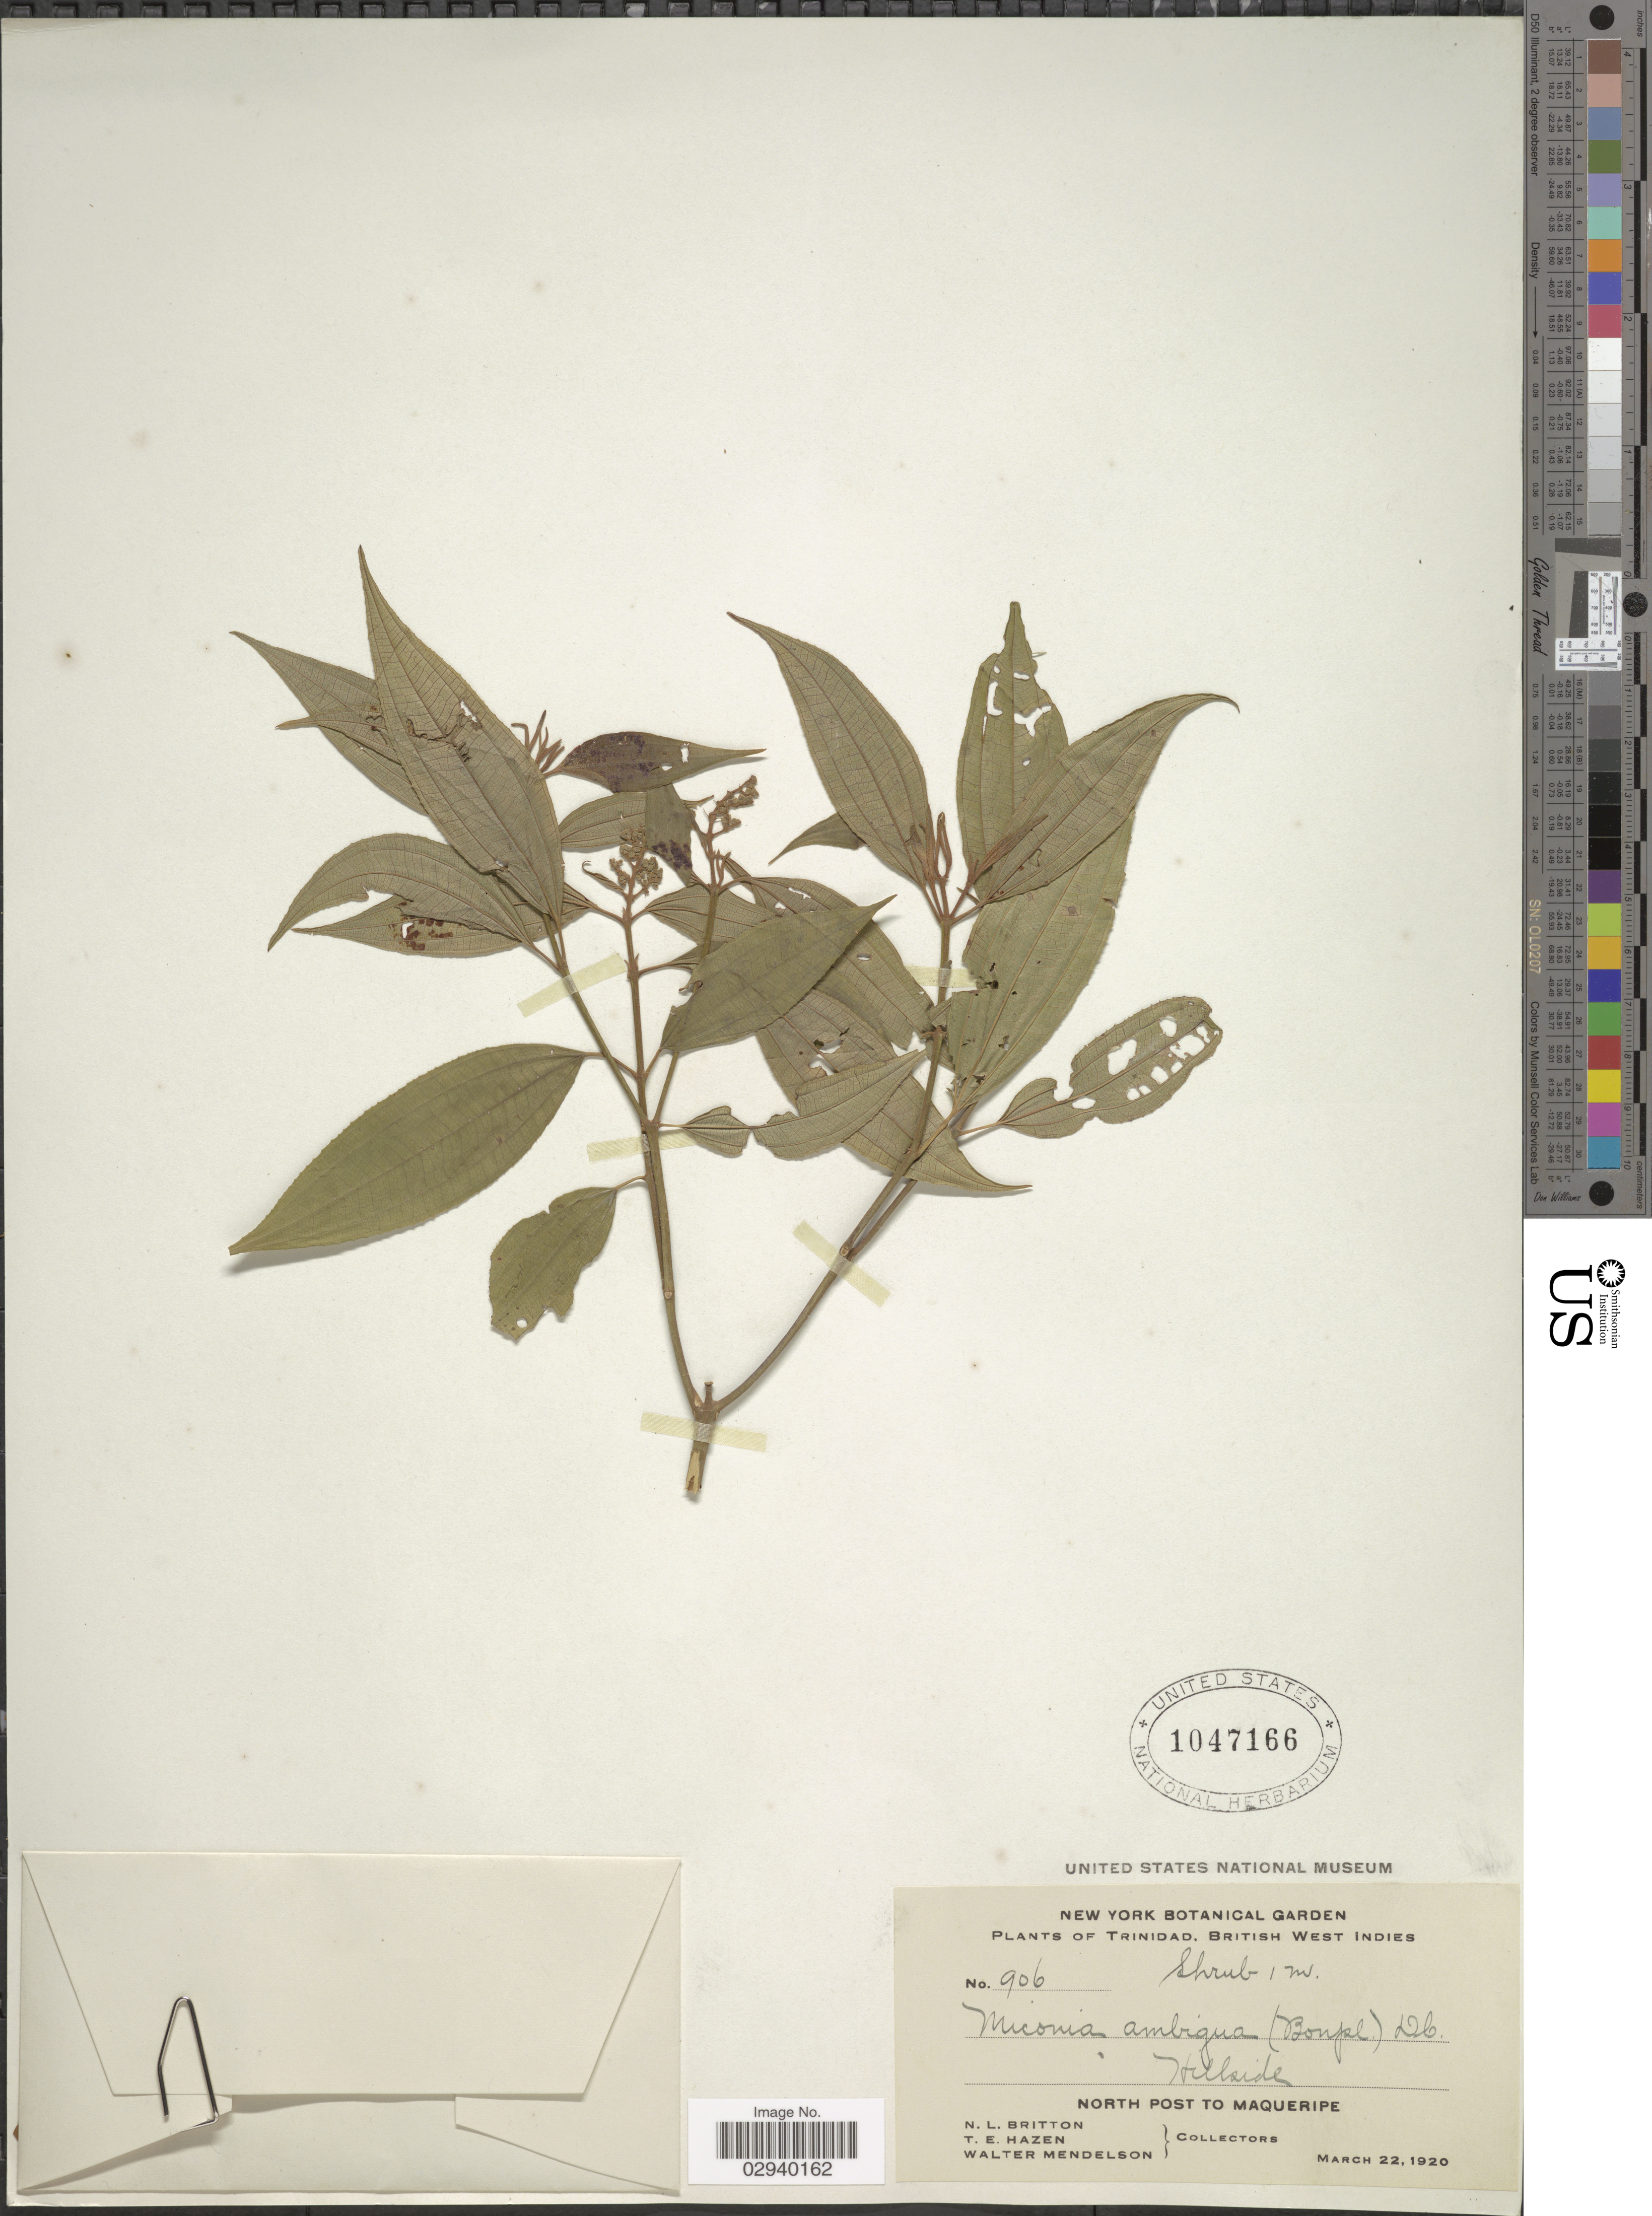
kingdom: Plantae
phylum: Tracheophyta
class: Magnoliopsida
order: Myrtales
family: Melastomataceae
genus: Miconia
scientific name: Miconia laevigata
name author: (L.) D. Don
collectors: N. Britton, T. E. Hazen & W. Mendelson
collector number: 906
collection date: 1920-03-22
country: Trinidad and Tobago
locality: Trinidad, British West Indies. North Post to Maqueripe.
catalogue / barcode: US 1047166